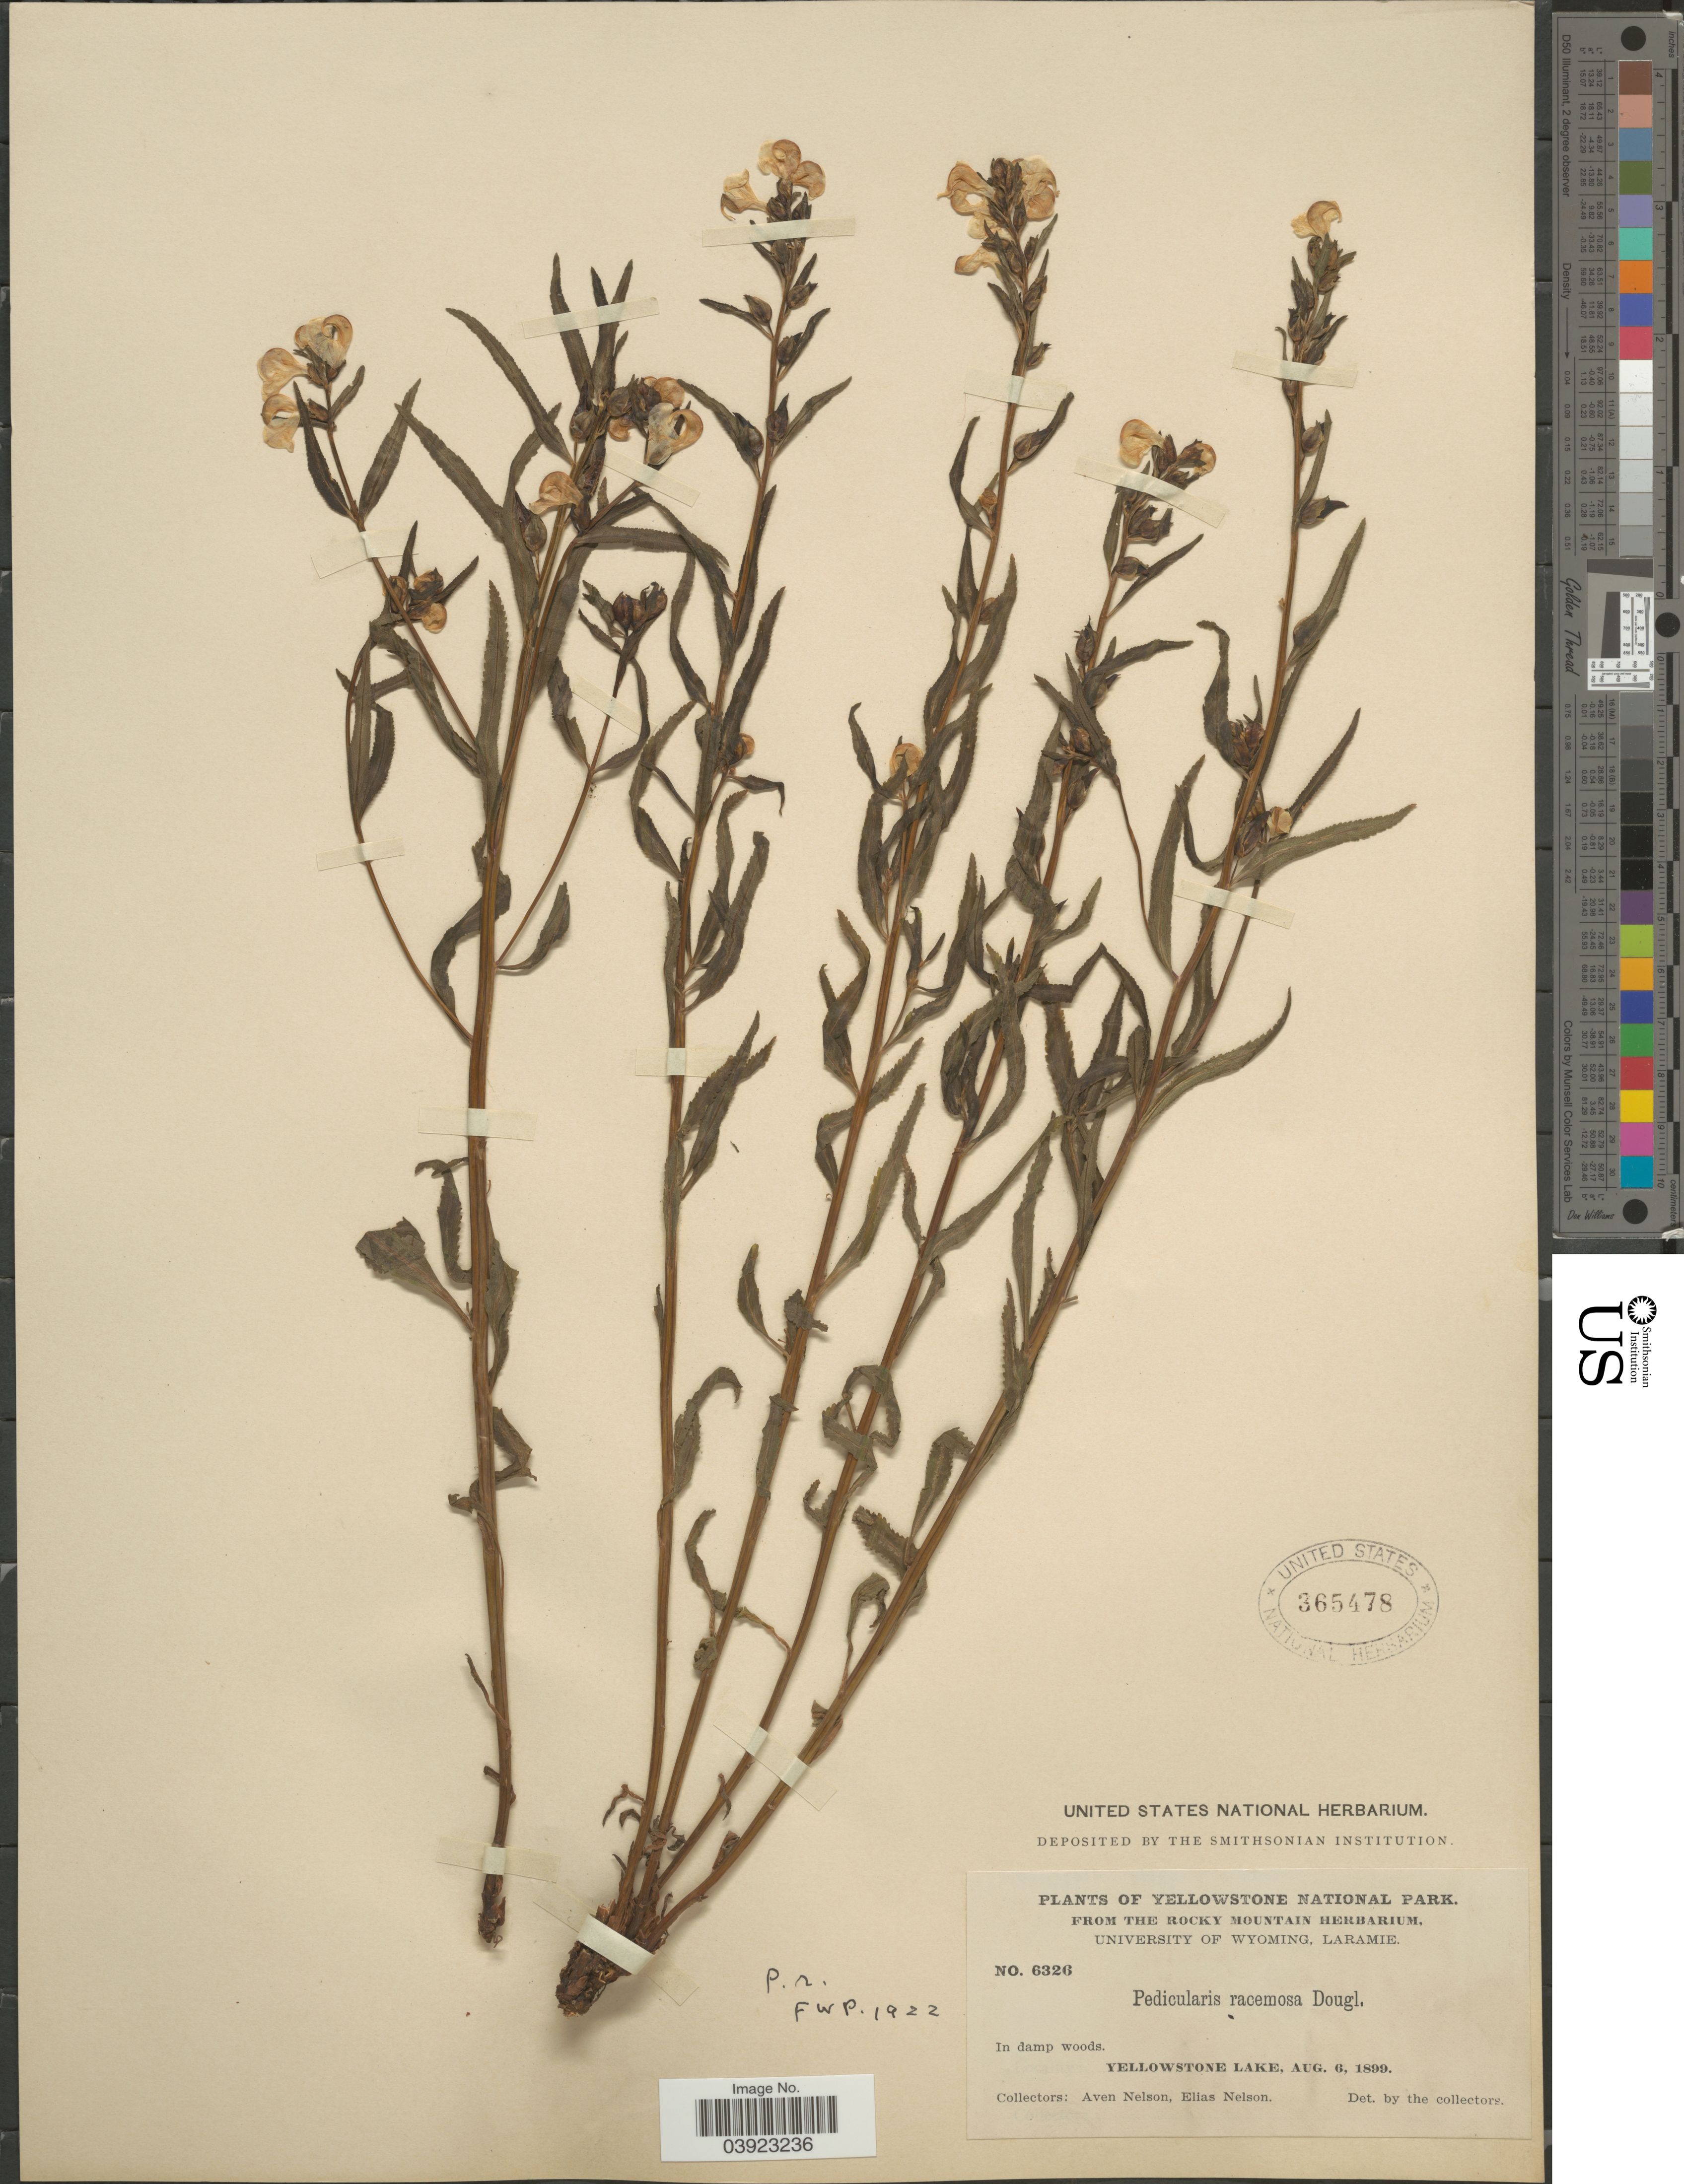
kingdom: Plantae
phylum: Tracheophyta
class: Magnoliopsida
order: Lamiales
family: Orobanchaceae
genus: Pedicularis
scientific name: Pedicularis racemosa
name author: Douglas ex Benth.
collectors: A. Nelson & E. Nelson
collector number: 6326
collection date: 1899-08-06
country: United States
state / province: Wyoming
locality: Yellowstone National Park. Yellowstone Lake.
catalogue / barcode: US 365478